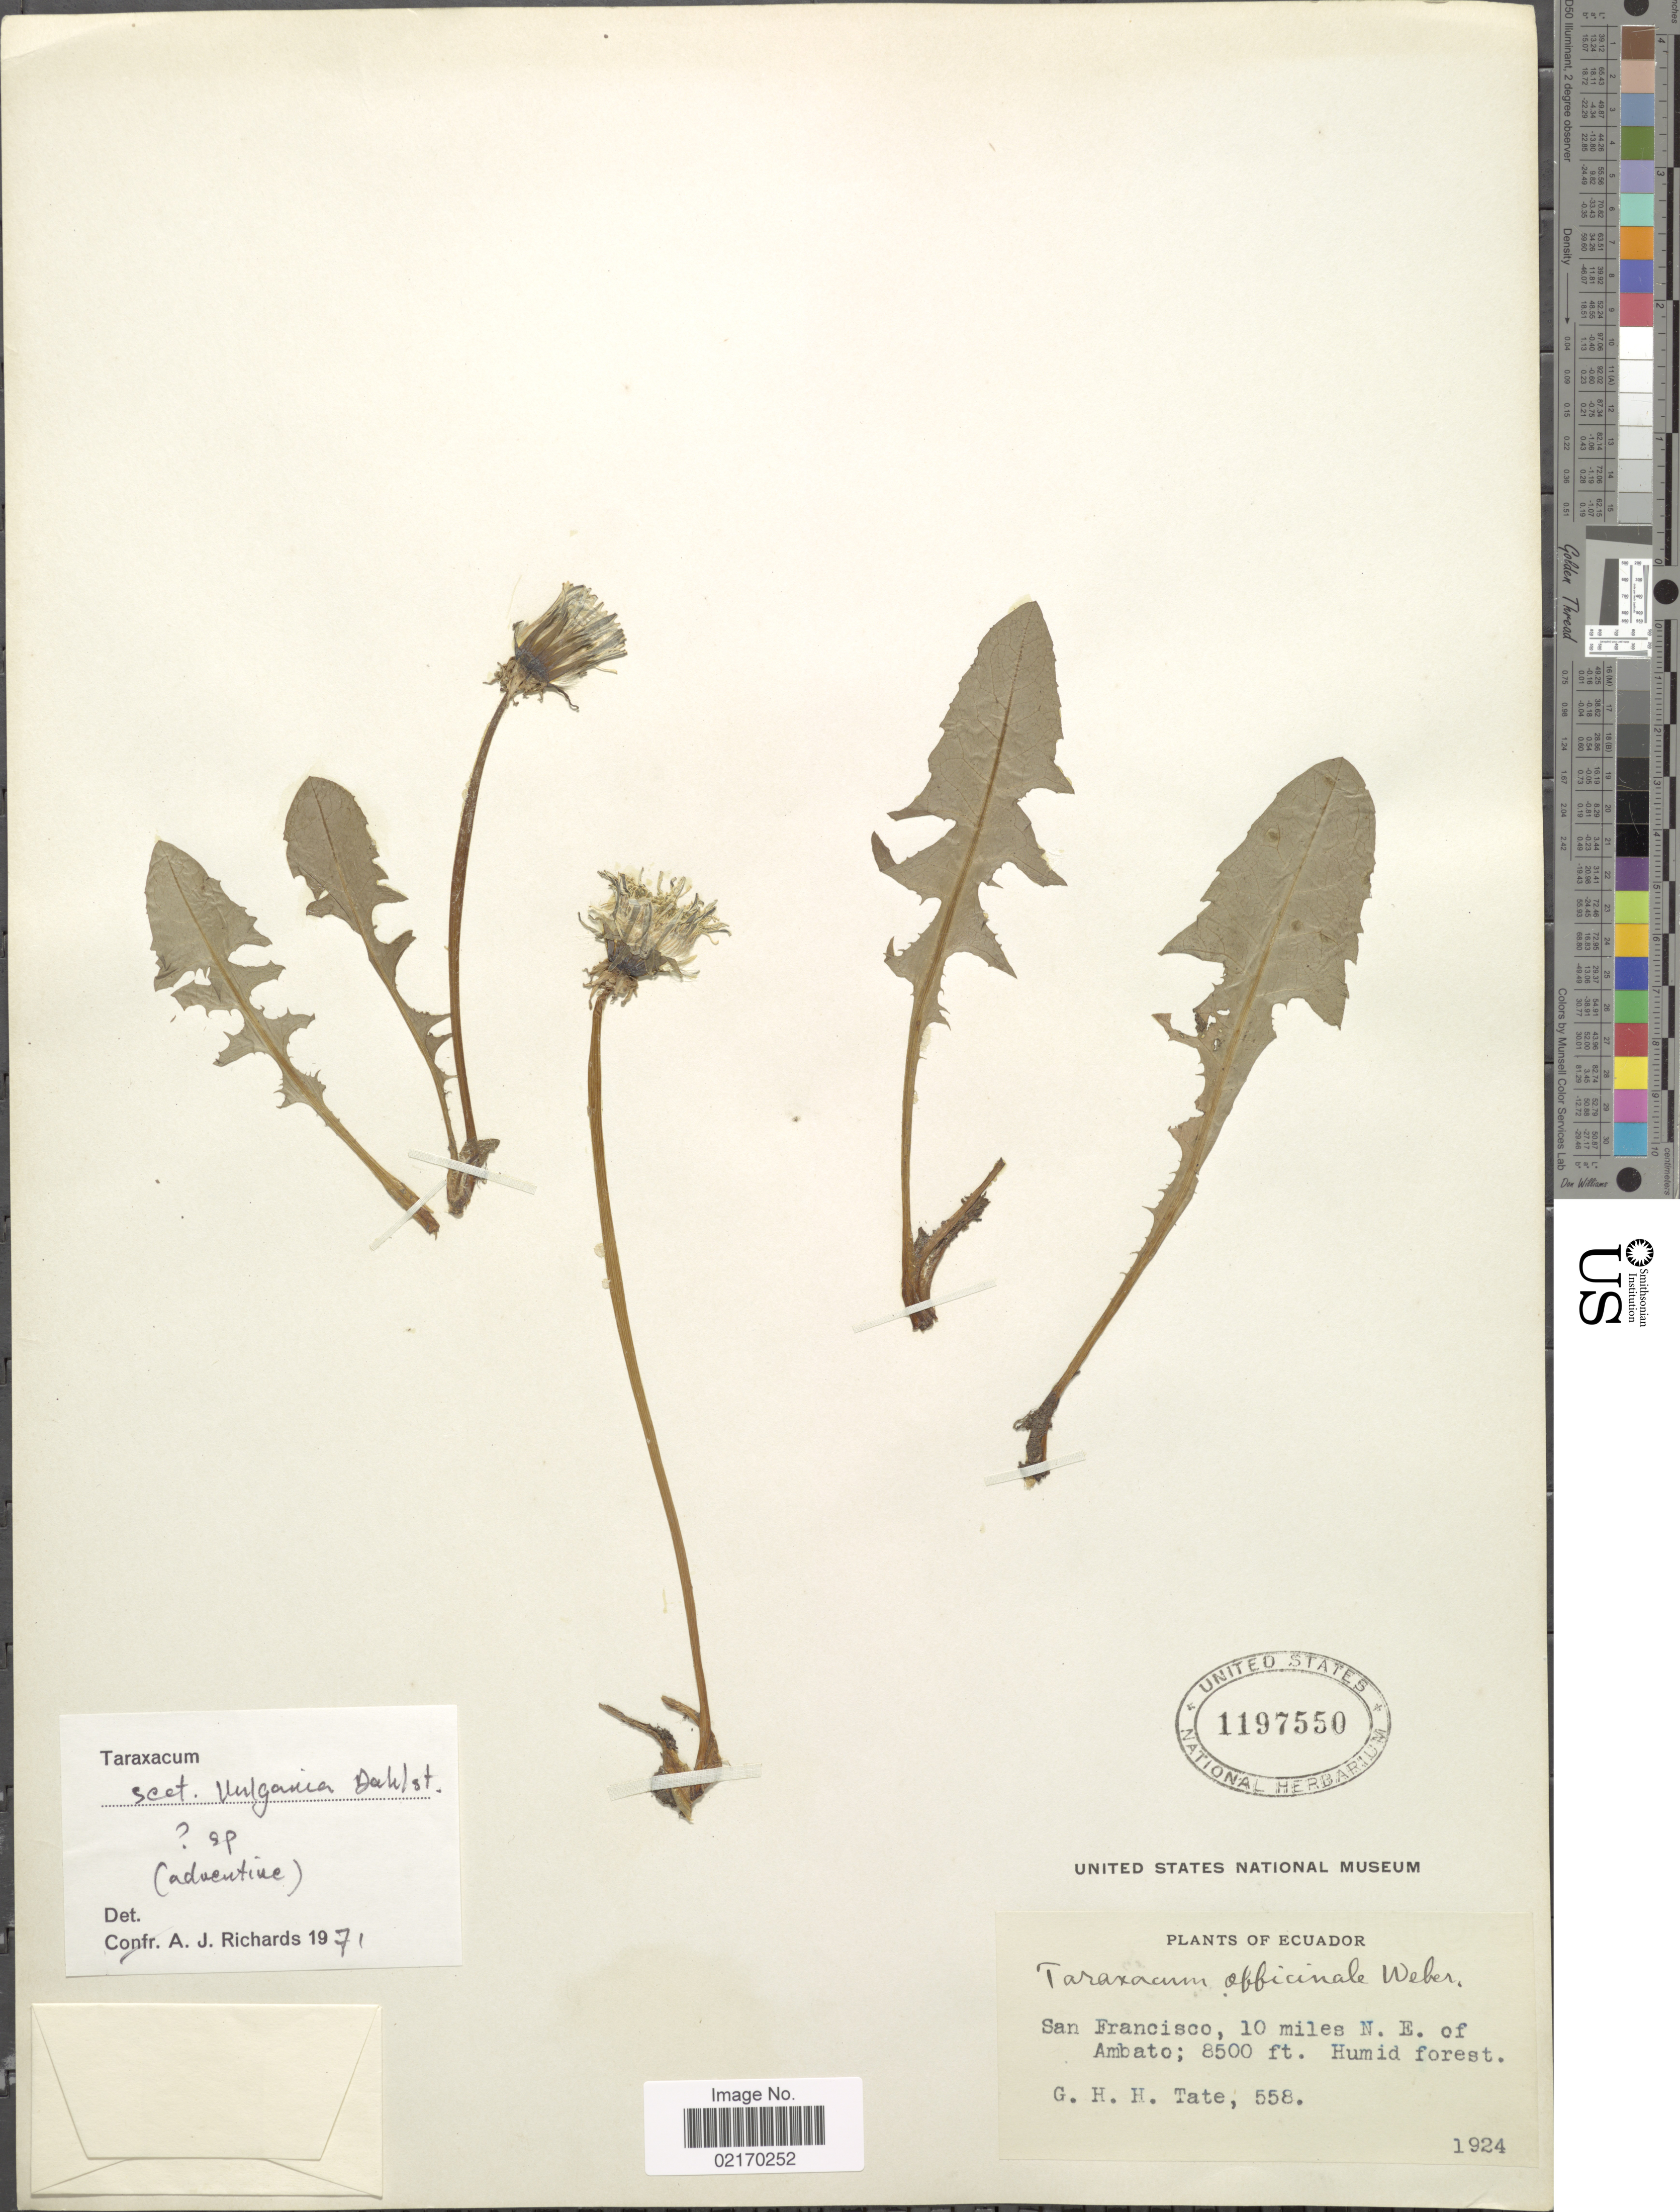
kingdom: Plantae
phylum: Tracheophyta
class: Magnoliopsida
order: Asterales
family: Asteraceae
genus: Taraxacum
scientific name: Taraxacum sp.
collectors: G. H. H.Tate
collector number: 558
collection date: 1924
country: Ecuador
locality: San Francisco, 10 miles N.E. of Ambato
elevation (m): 2591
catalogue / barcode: US 1197550